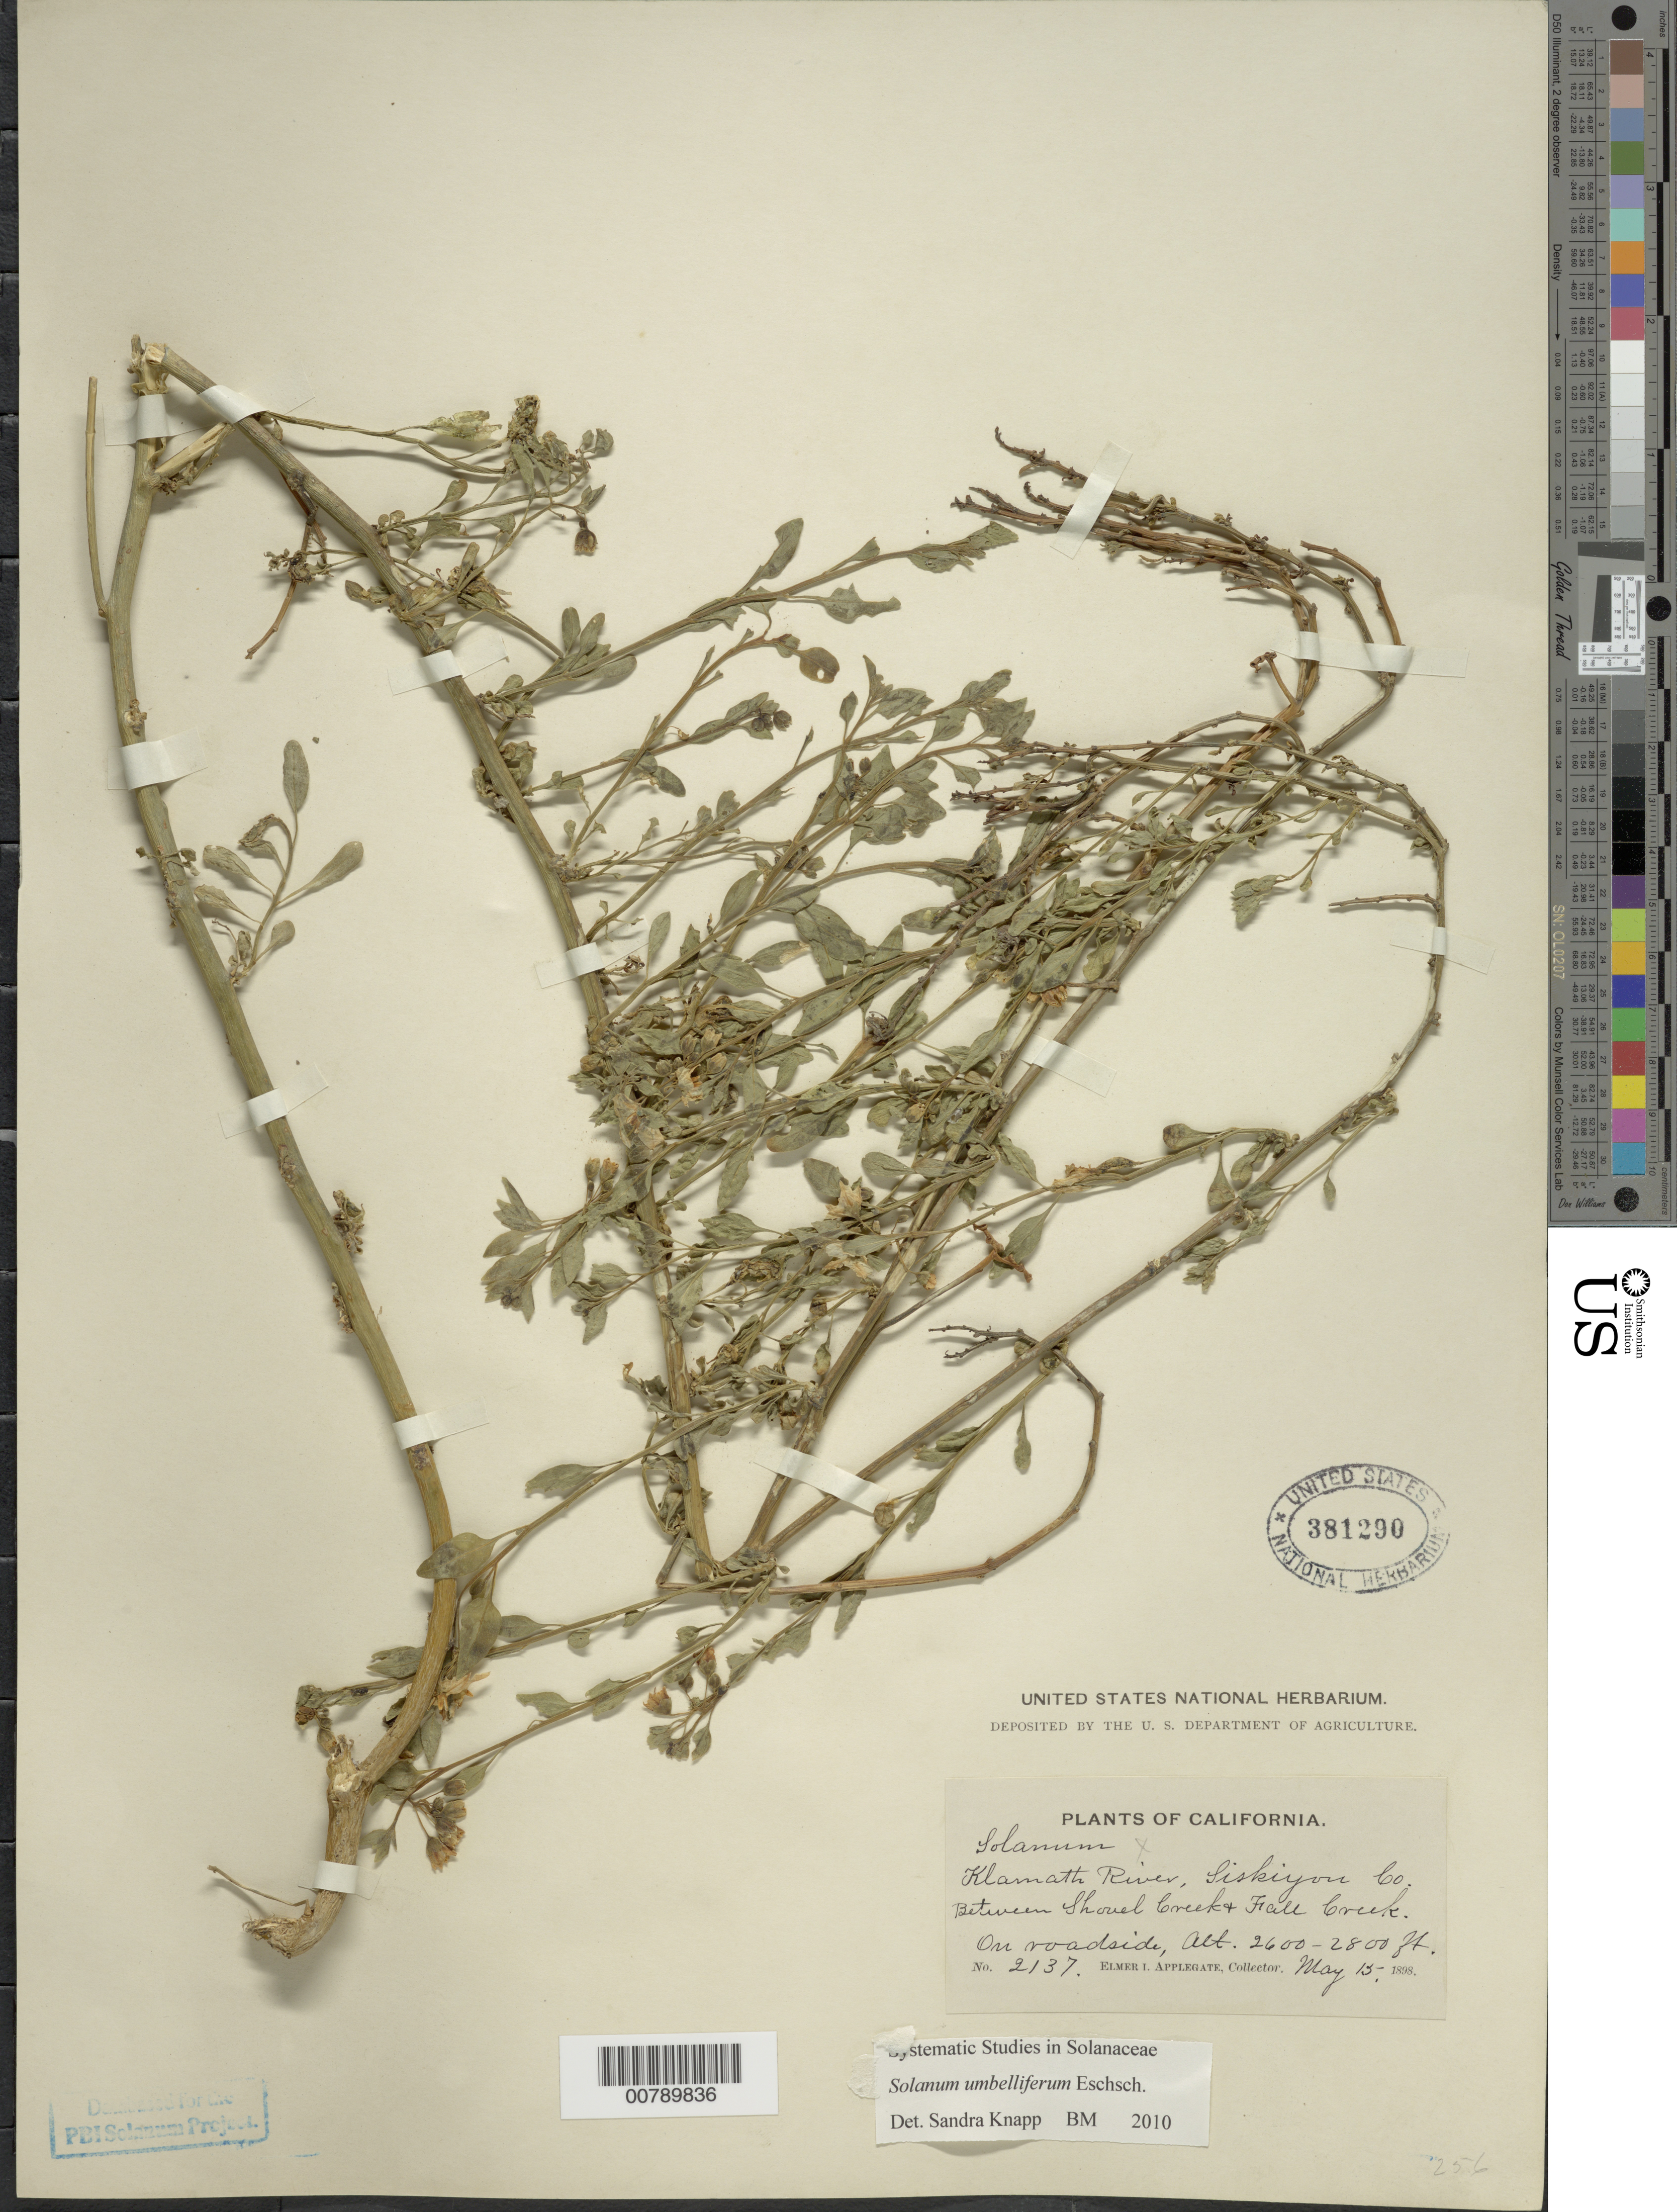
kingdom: Plantae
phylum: Tracheophyta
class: Magnoliopsida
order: Solanales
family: Solanaceae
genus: Solanum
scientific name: Solanum umbelliferum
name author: Eschsch.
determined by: Knapp, S. D.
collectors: E. I. Applegate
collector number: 2137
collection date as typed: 15 May 1898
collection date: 1898-05-15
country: United States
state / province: California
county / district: Siskiyou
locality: between Shovel Creek and Fall Creek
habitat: on roadside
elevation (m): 792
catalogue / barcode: US 381290